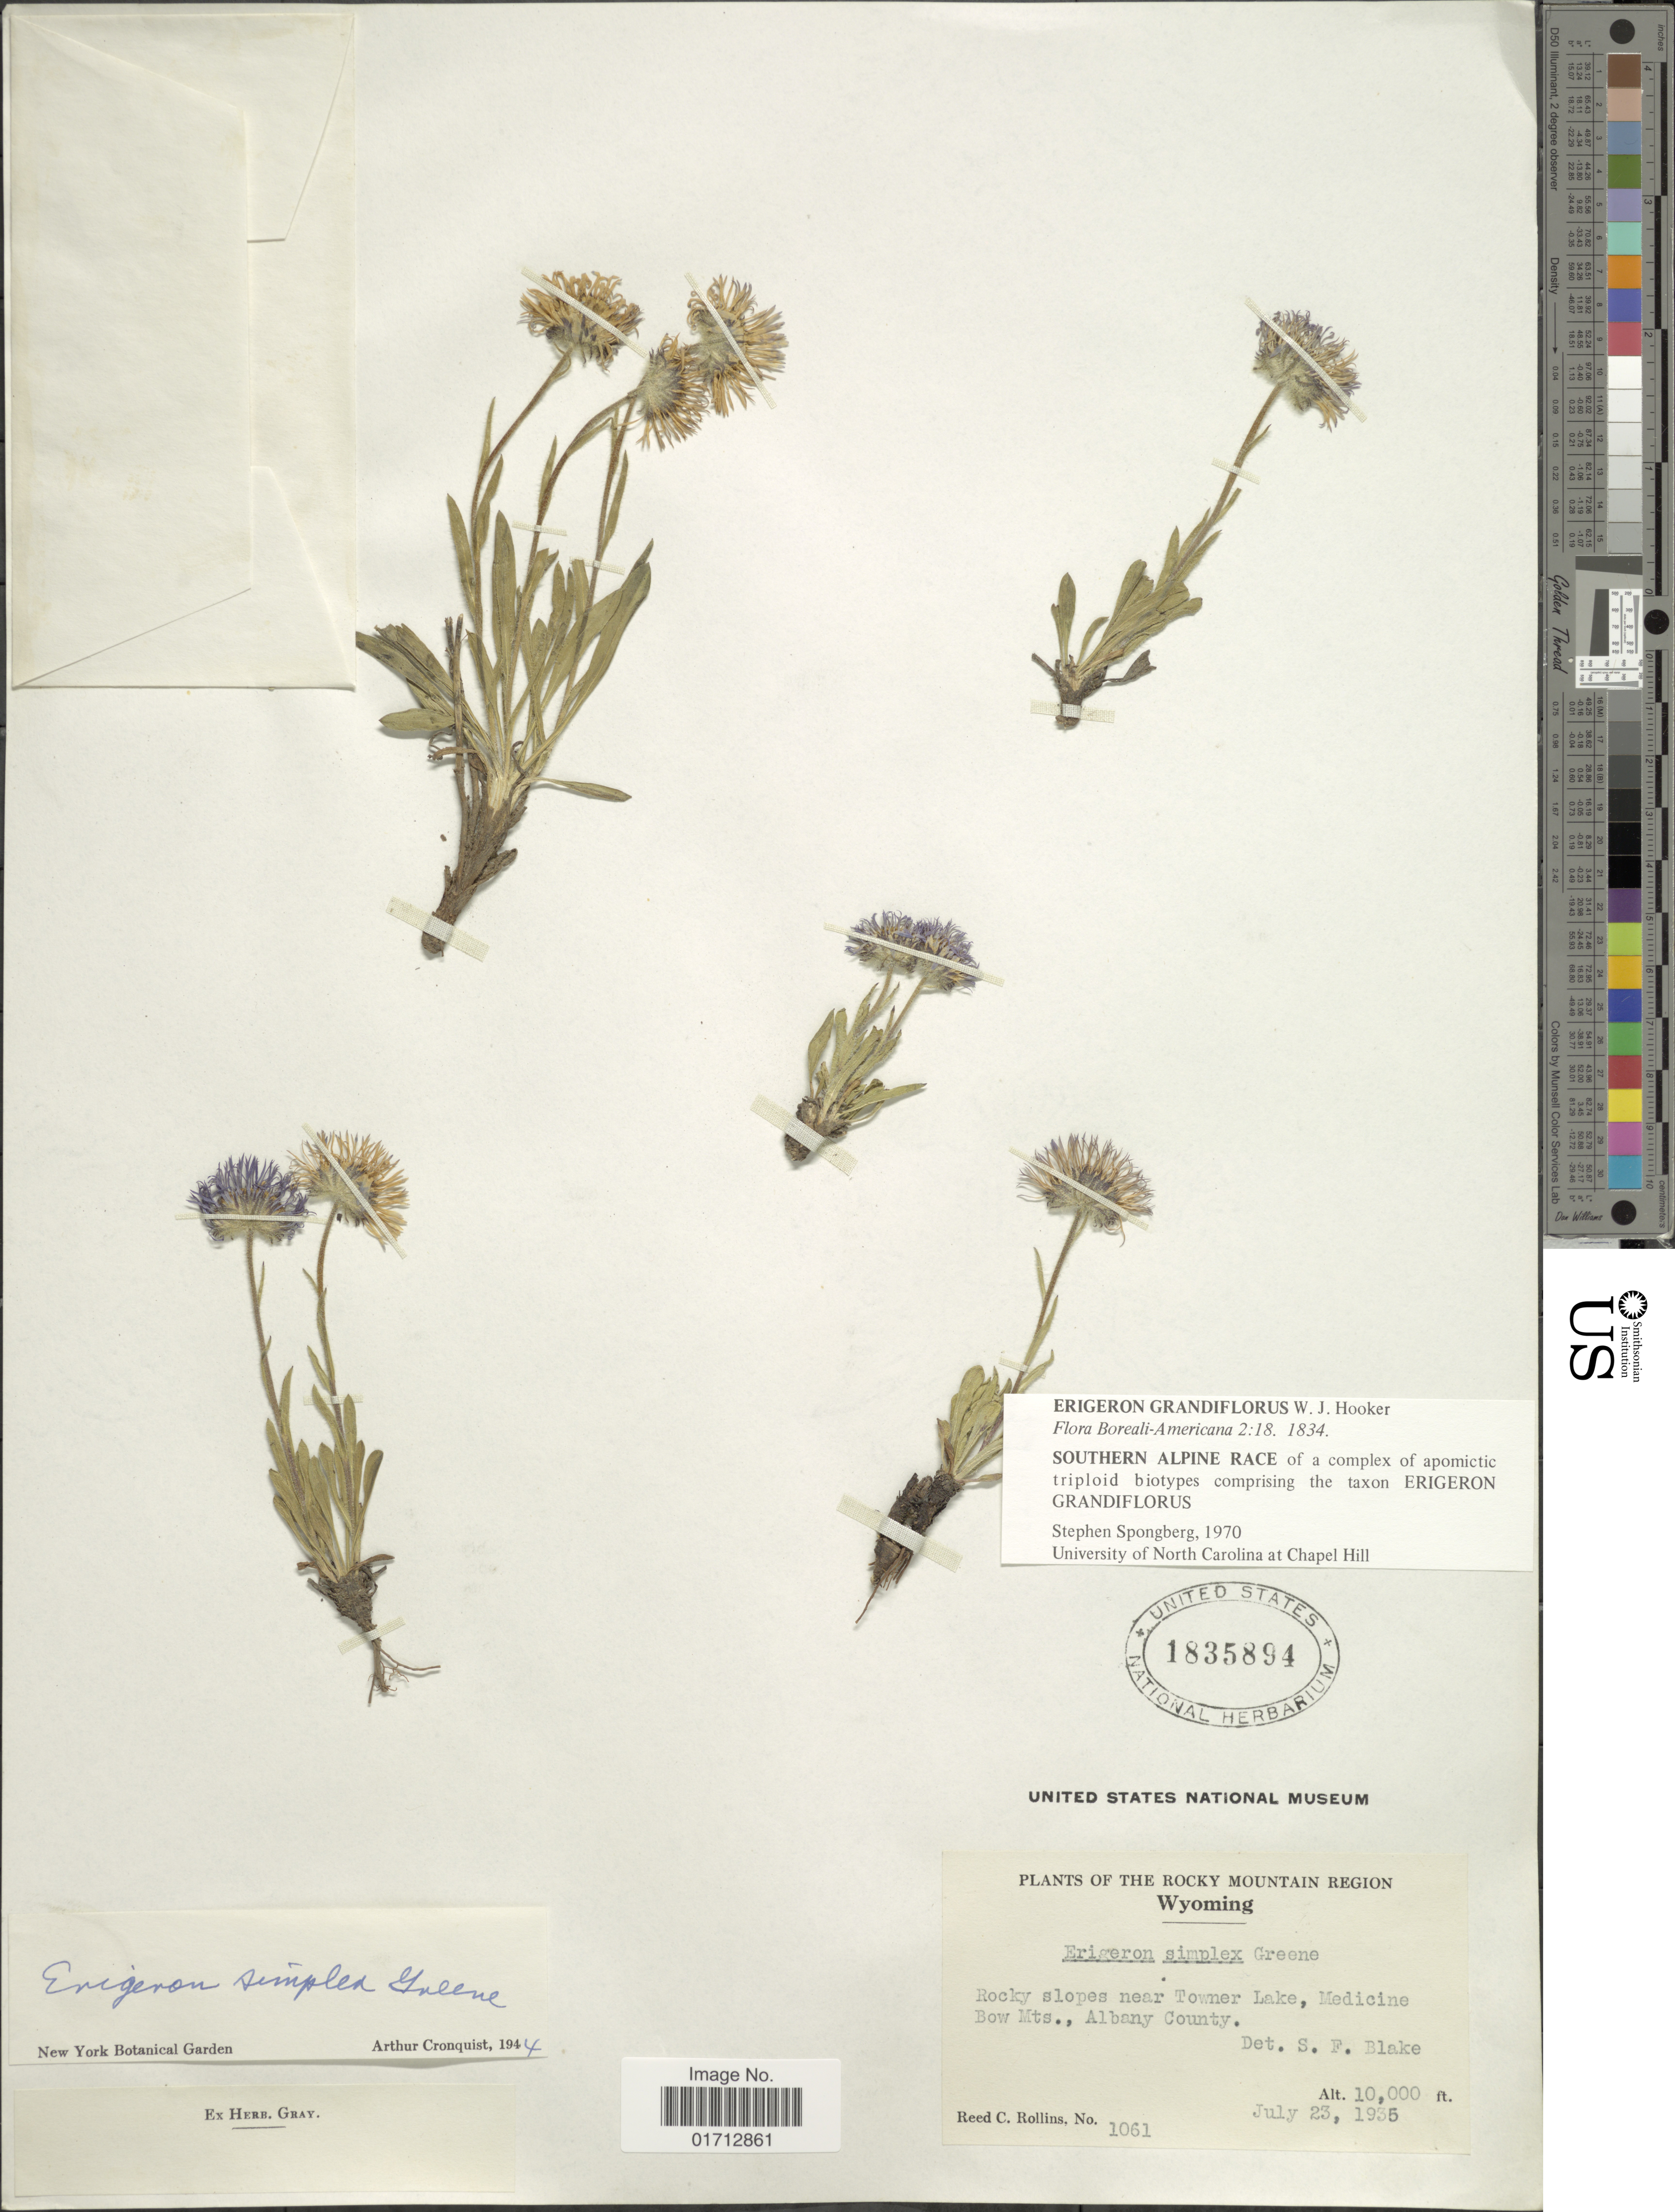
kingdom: Plantae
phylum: Tracheophyta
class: Magnoliopsida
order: Asterales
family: Asteraceae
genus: Erigeron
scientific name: Erigeron grandiflorus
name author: Hook.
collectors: R. C. Rollins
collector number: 1061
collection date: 1935-07-23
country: United States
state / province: Wyoming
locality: Near Towner Lake, Medicine Bow Mts., Albany County.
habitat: rocky slope near lake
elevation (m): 3048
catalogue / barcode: US 1835894